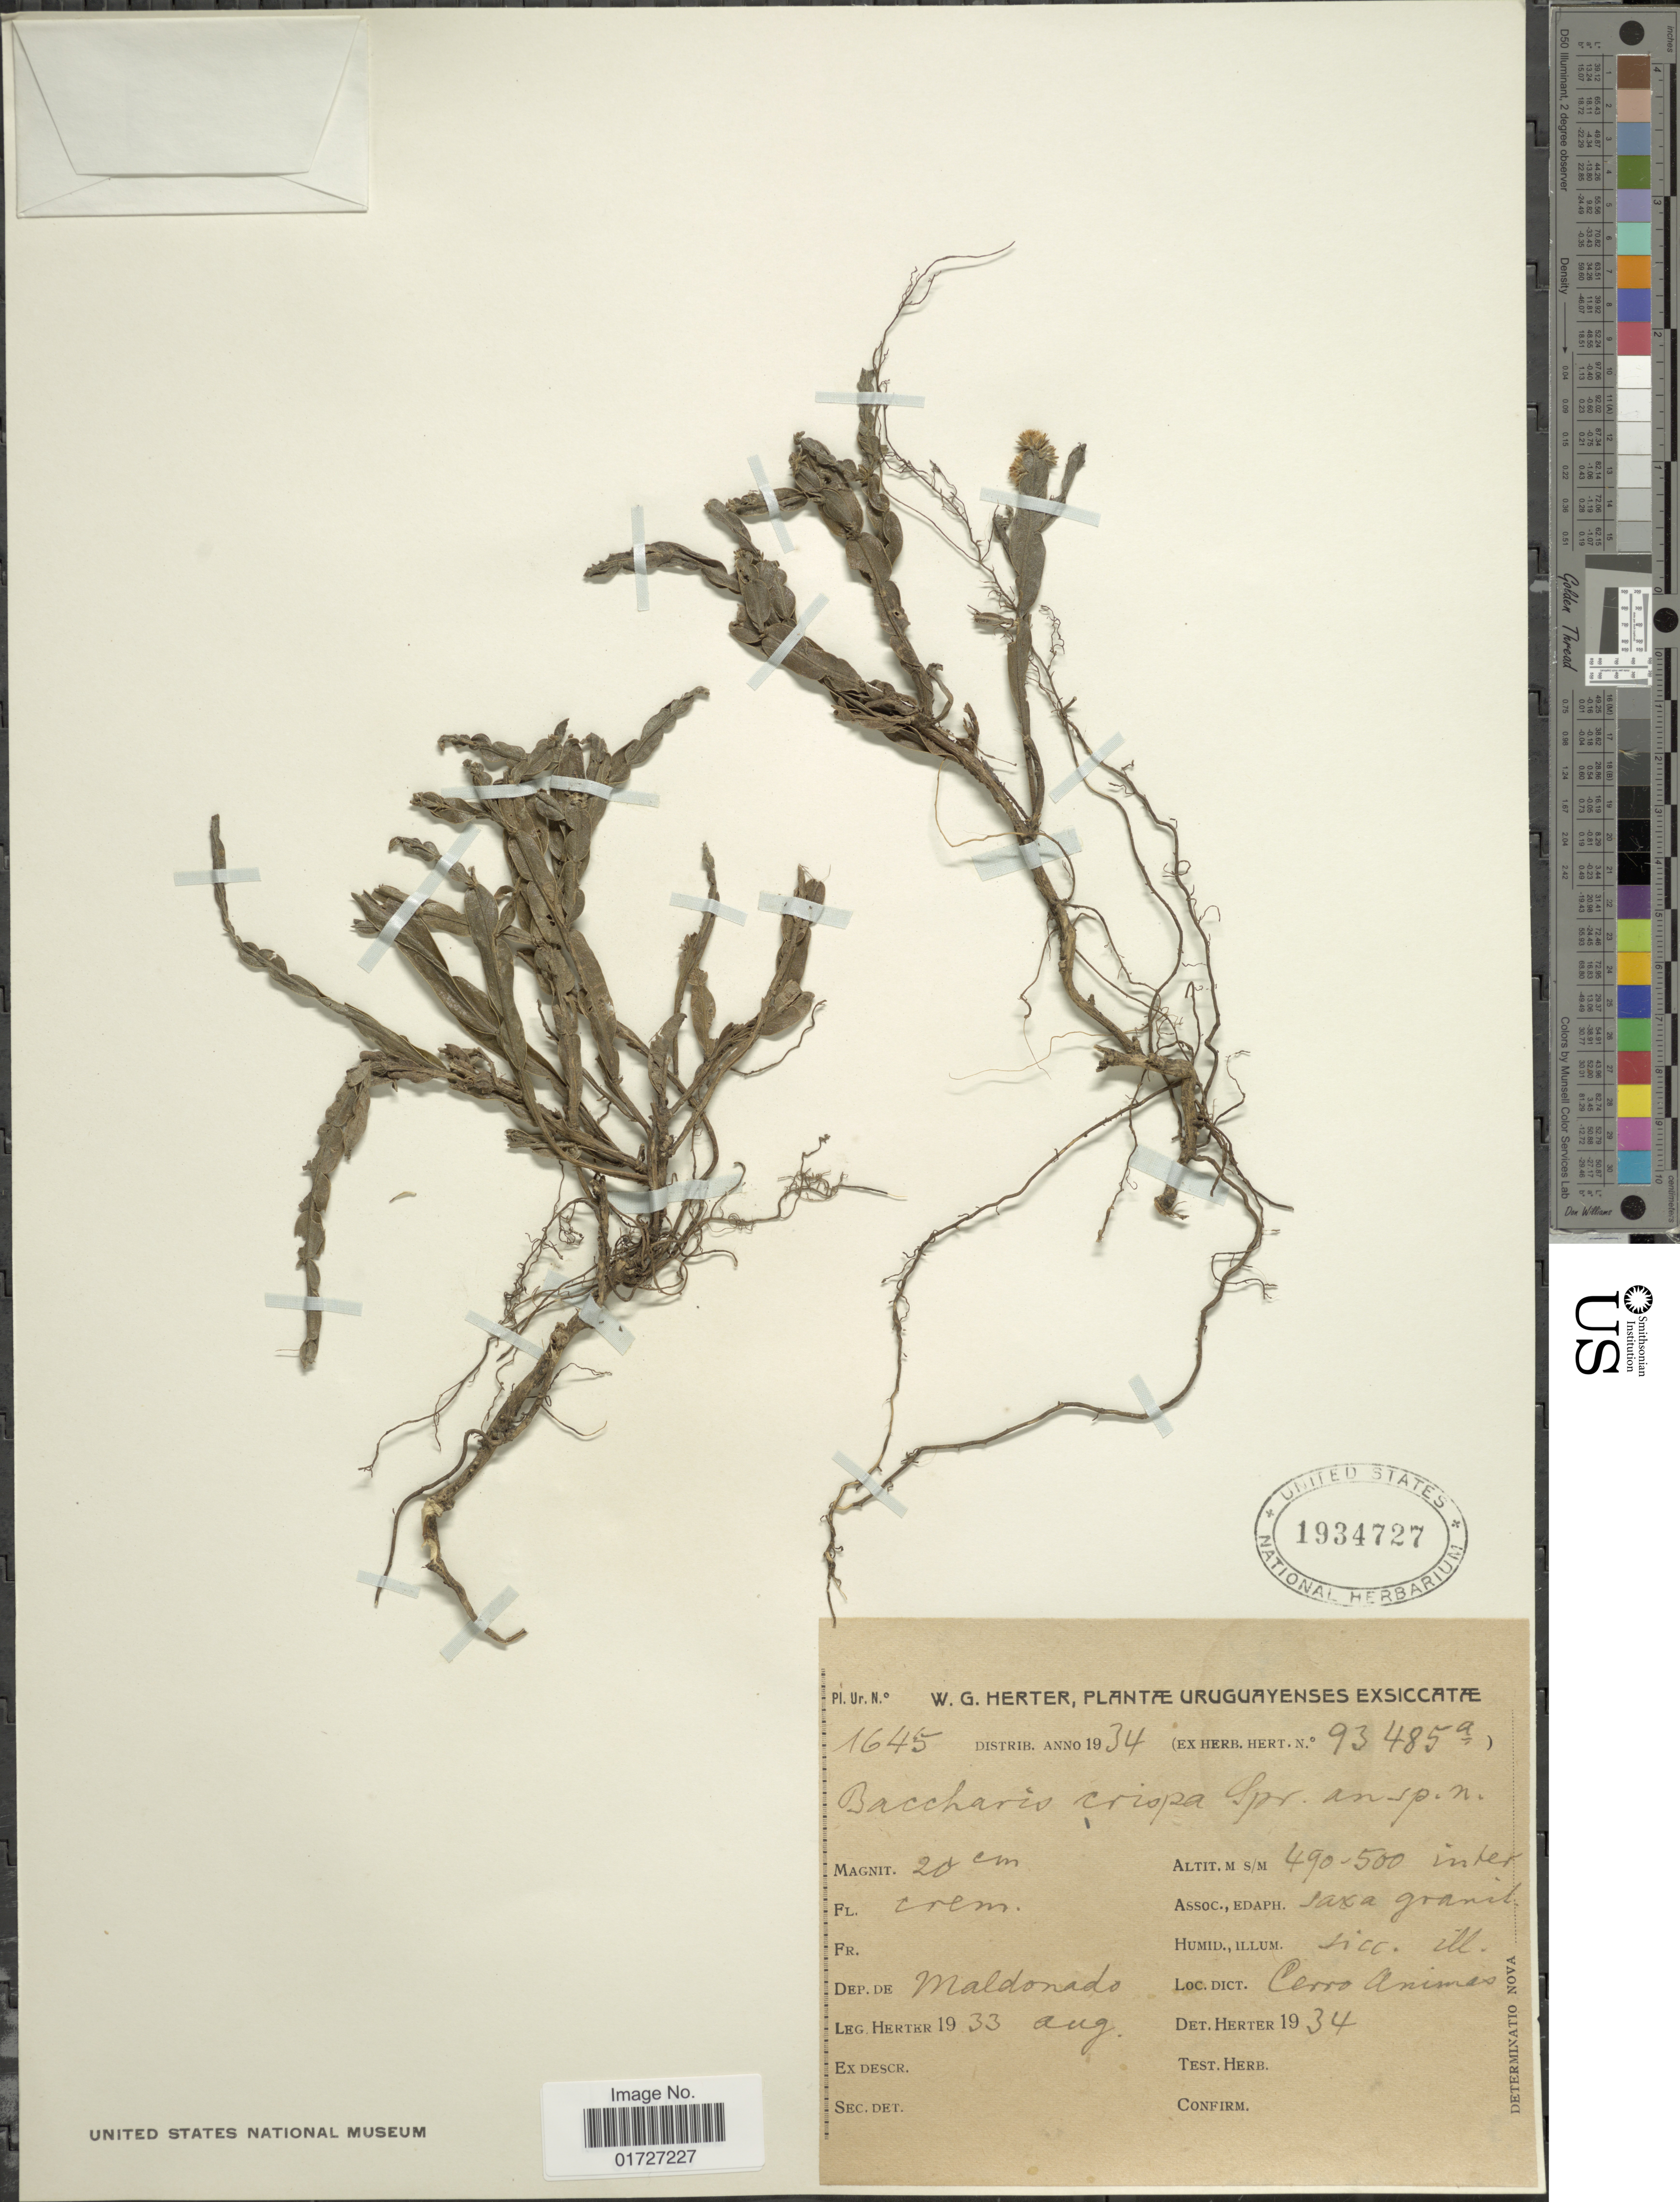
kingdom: Plantae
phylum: Tracheophyta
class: Magnoliopsida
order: Asterales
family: Asteraceae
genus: Baccharis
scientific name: Baccharis crispa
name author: Spreng.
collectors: W. G. Herter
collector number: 1645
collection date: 1933-08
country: Uruguay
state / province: Maldonado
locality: Cerro Animas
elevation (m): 490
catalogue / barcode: US 1934727